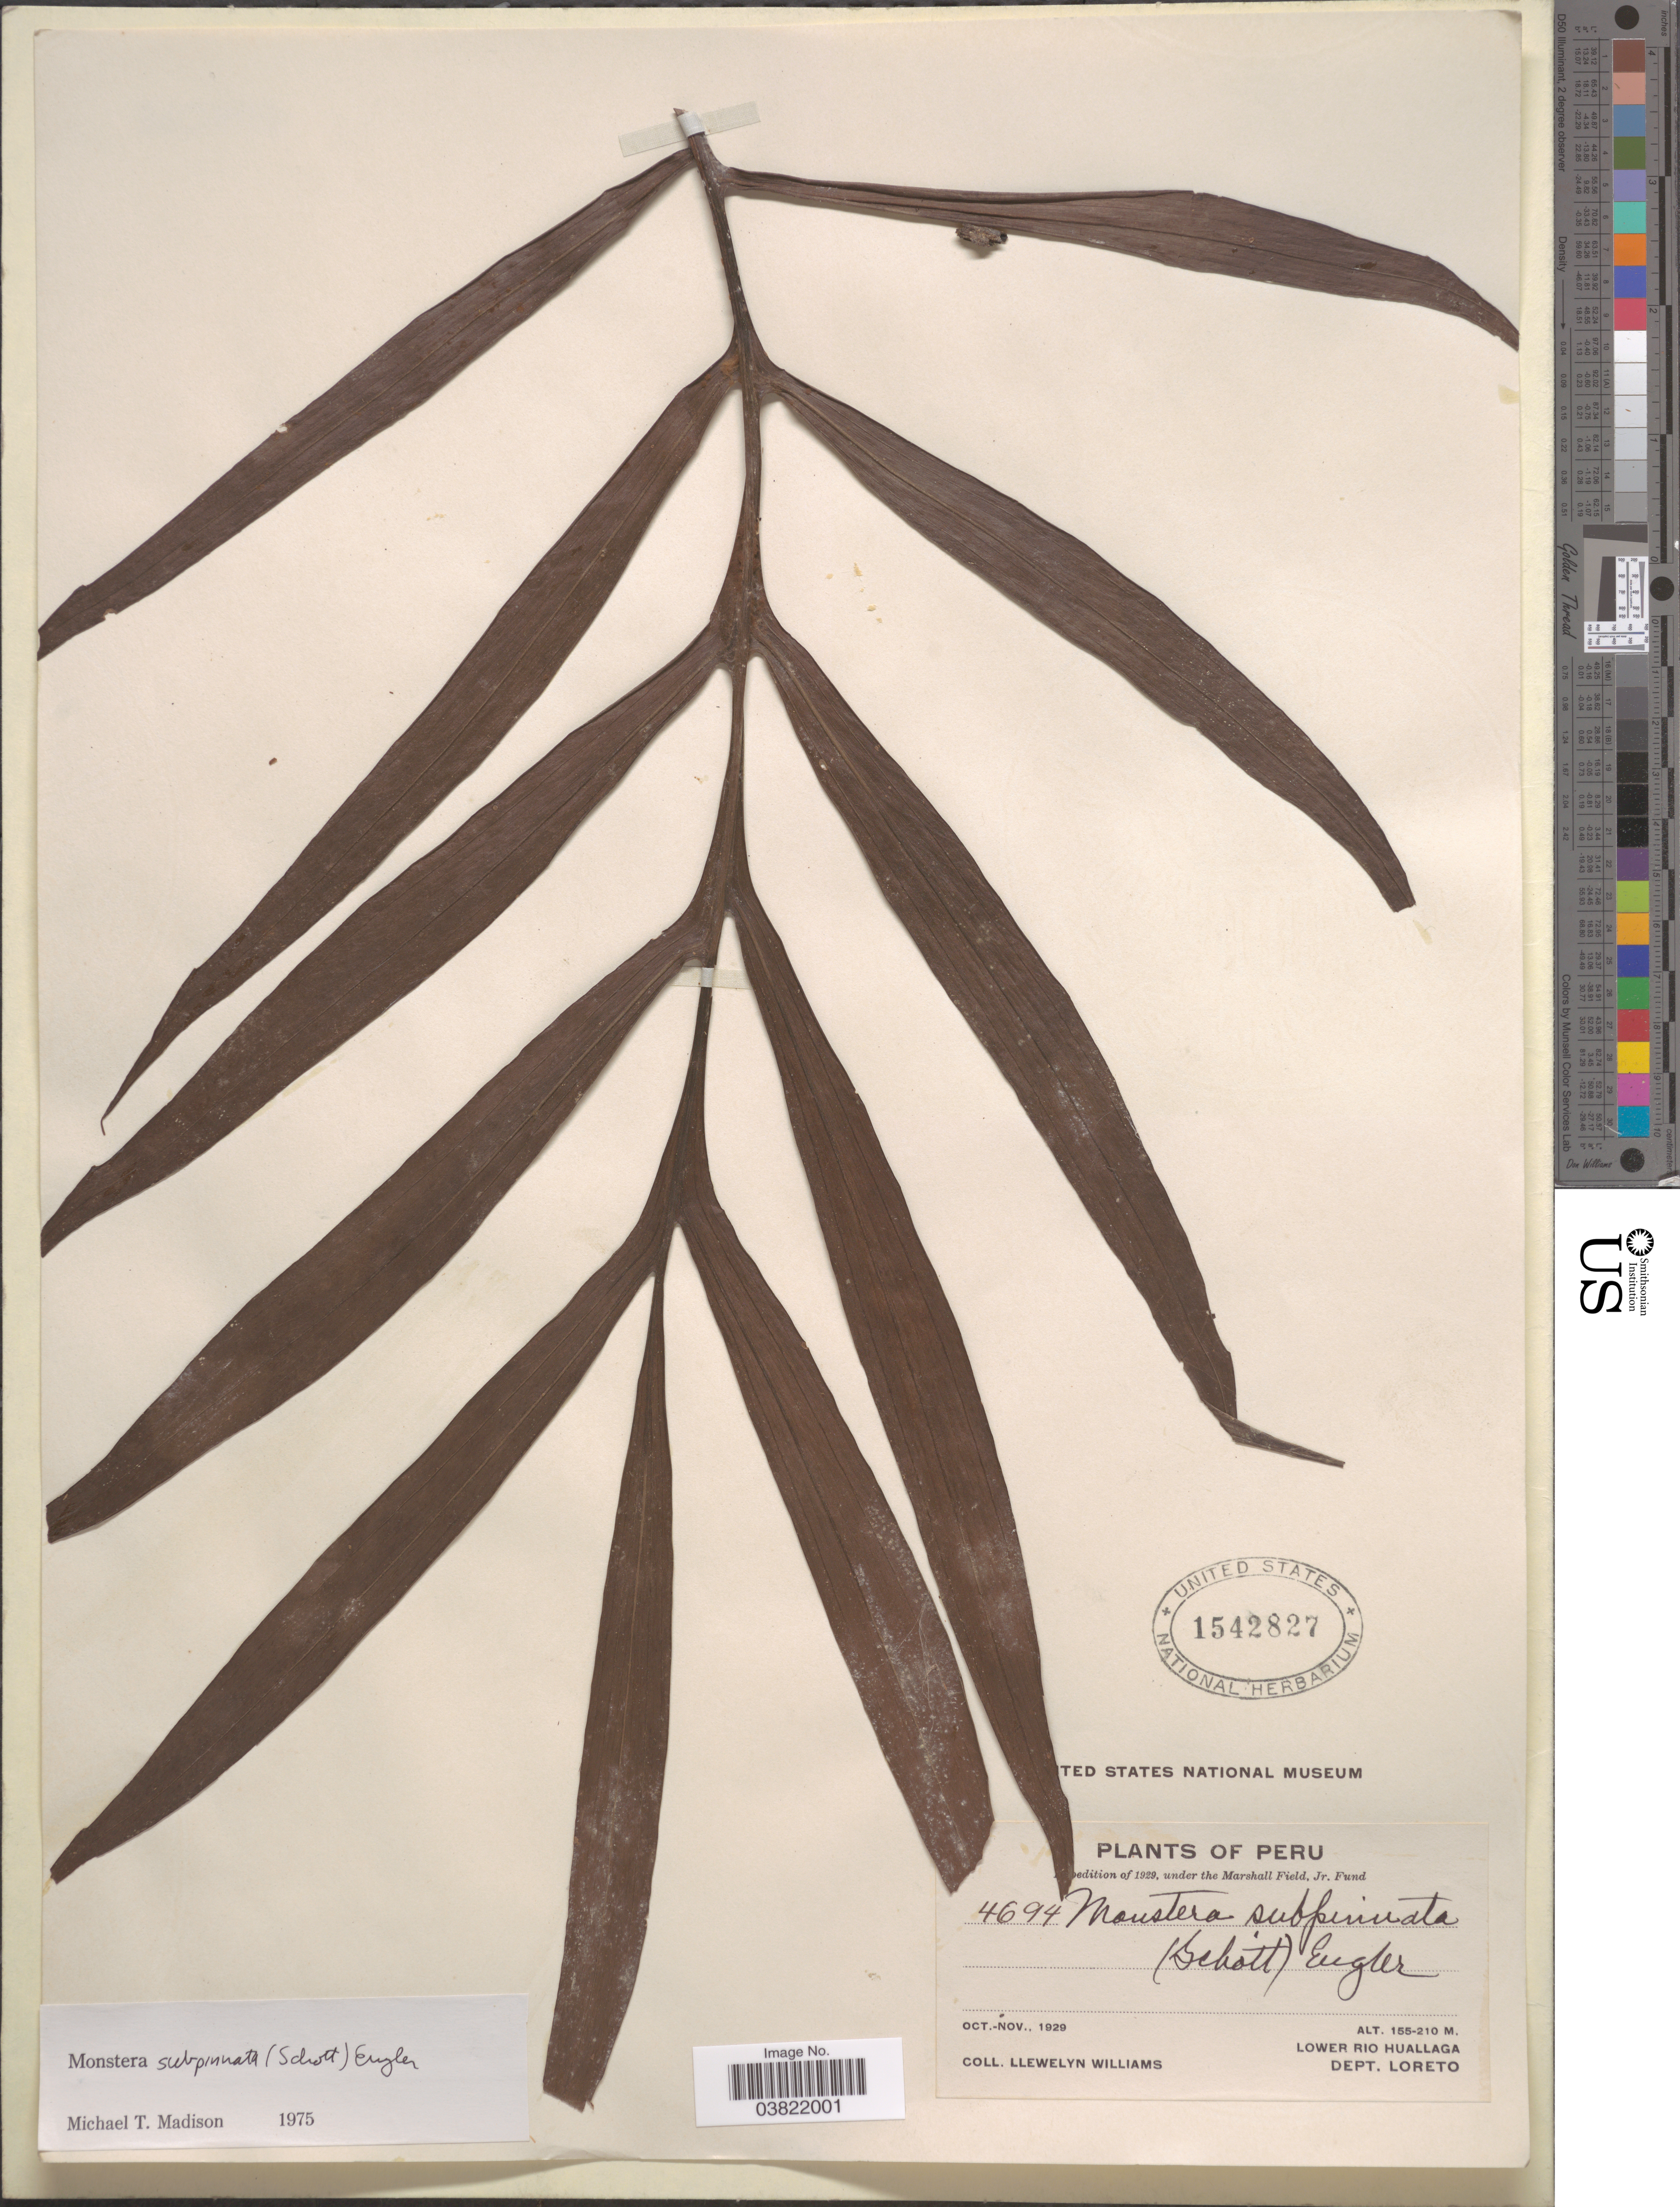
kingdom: Plantae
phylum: Tracheophyta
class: Liliopsida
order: Alismatales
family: Araceae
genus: Monstera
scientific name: Monstera subpinnata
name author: (Schott) Engl.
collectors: Ll. Williams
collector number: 4694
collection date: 1929-10/1929-11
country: Peru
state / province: Loreto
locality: Lower Rio Huallaga. Dept. Loreto.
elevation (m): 155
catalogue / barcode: US 1542827